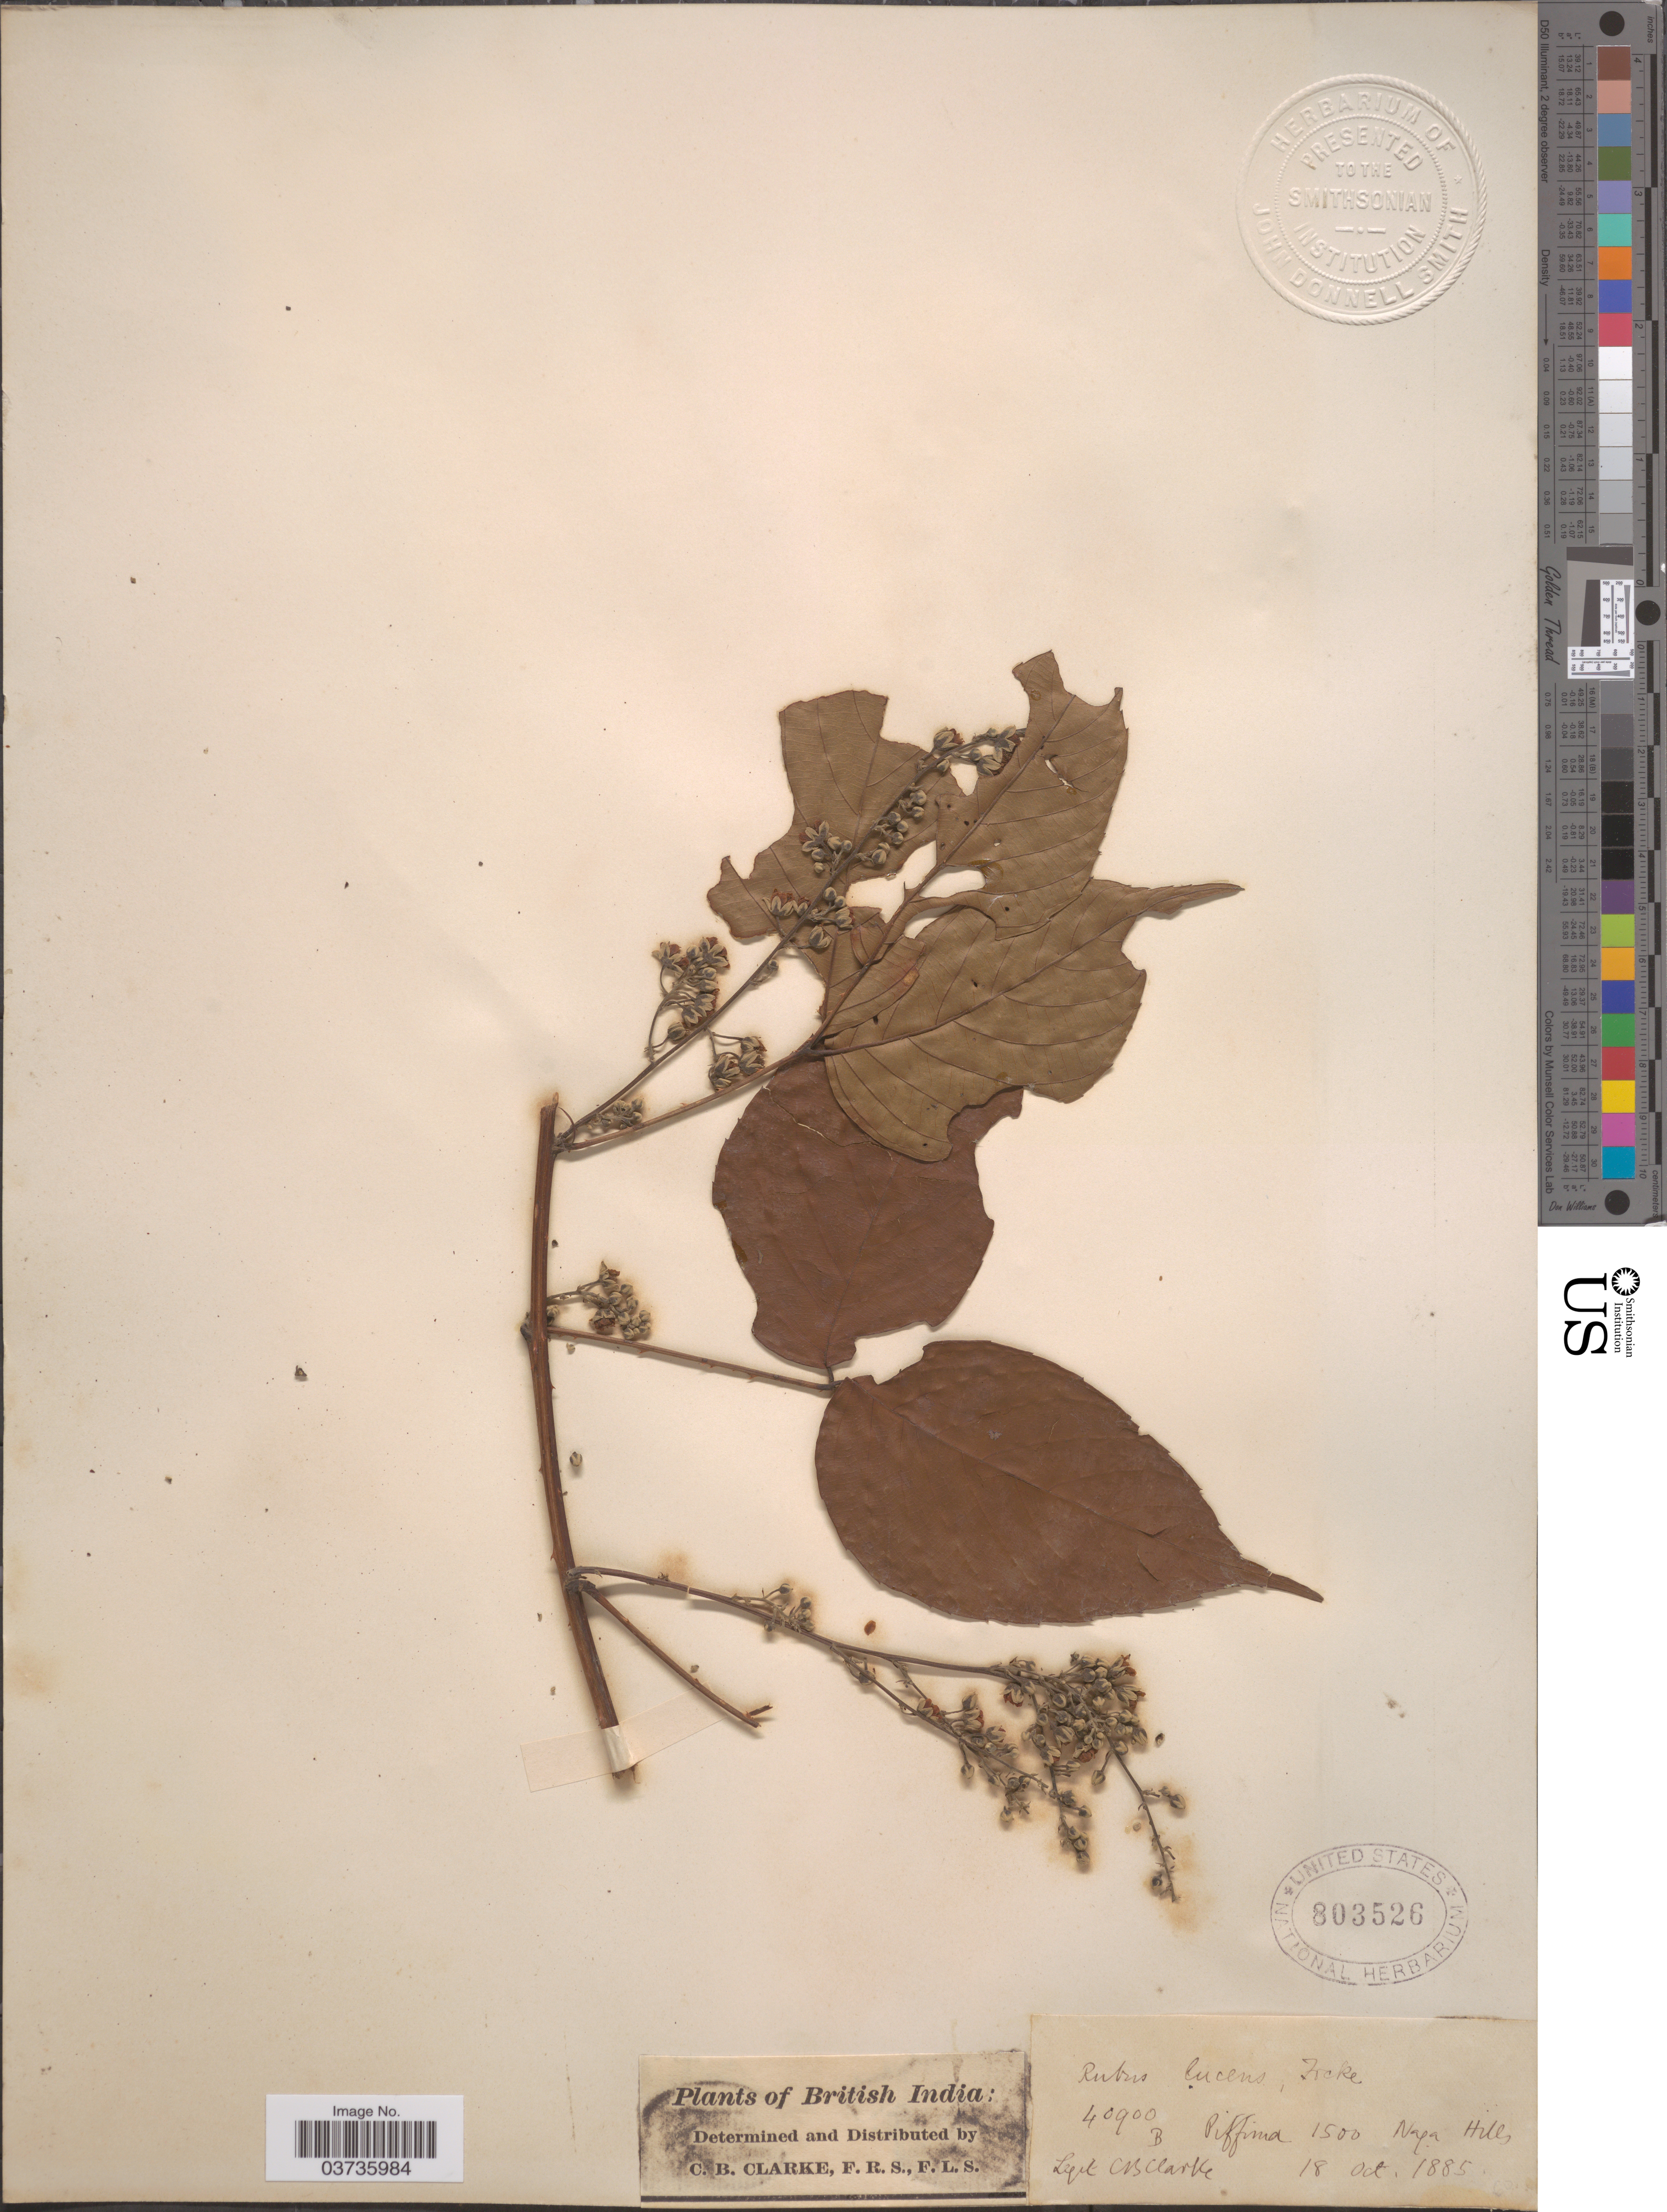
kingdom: Plantae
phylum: Tracheophyta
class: Magnoliopsida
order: Rosales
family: Rosaceae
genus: Rubus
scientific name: Rubus lucens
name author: Focke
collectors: C. B. Clarke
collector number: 40900 B?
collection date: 1885-10-18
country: India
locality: British India. Piffima. Napa Hills.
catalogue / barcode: US 803526